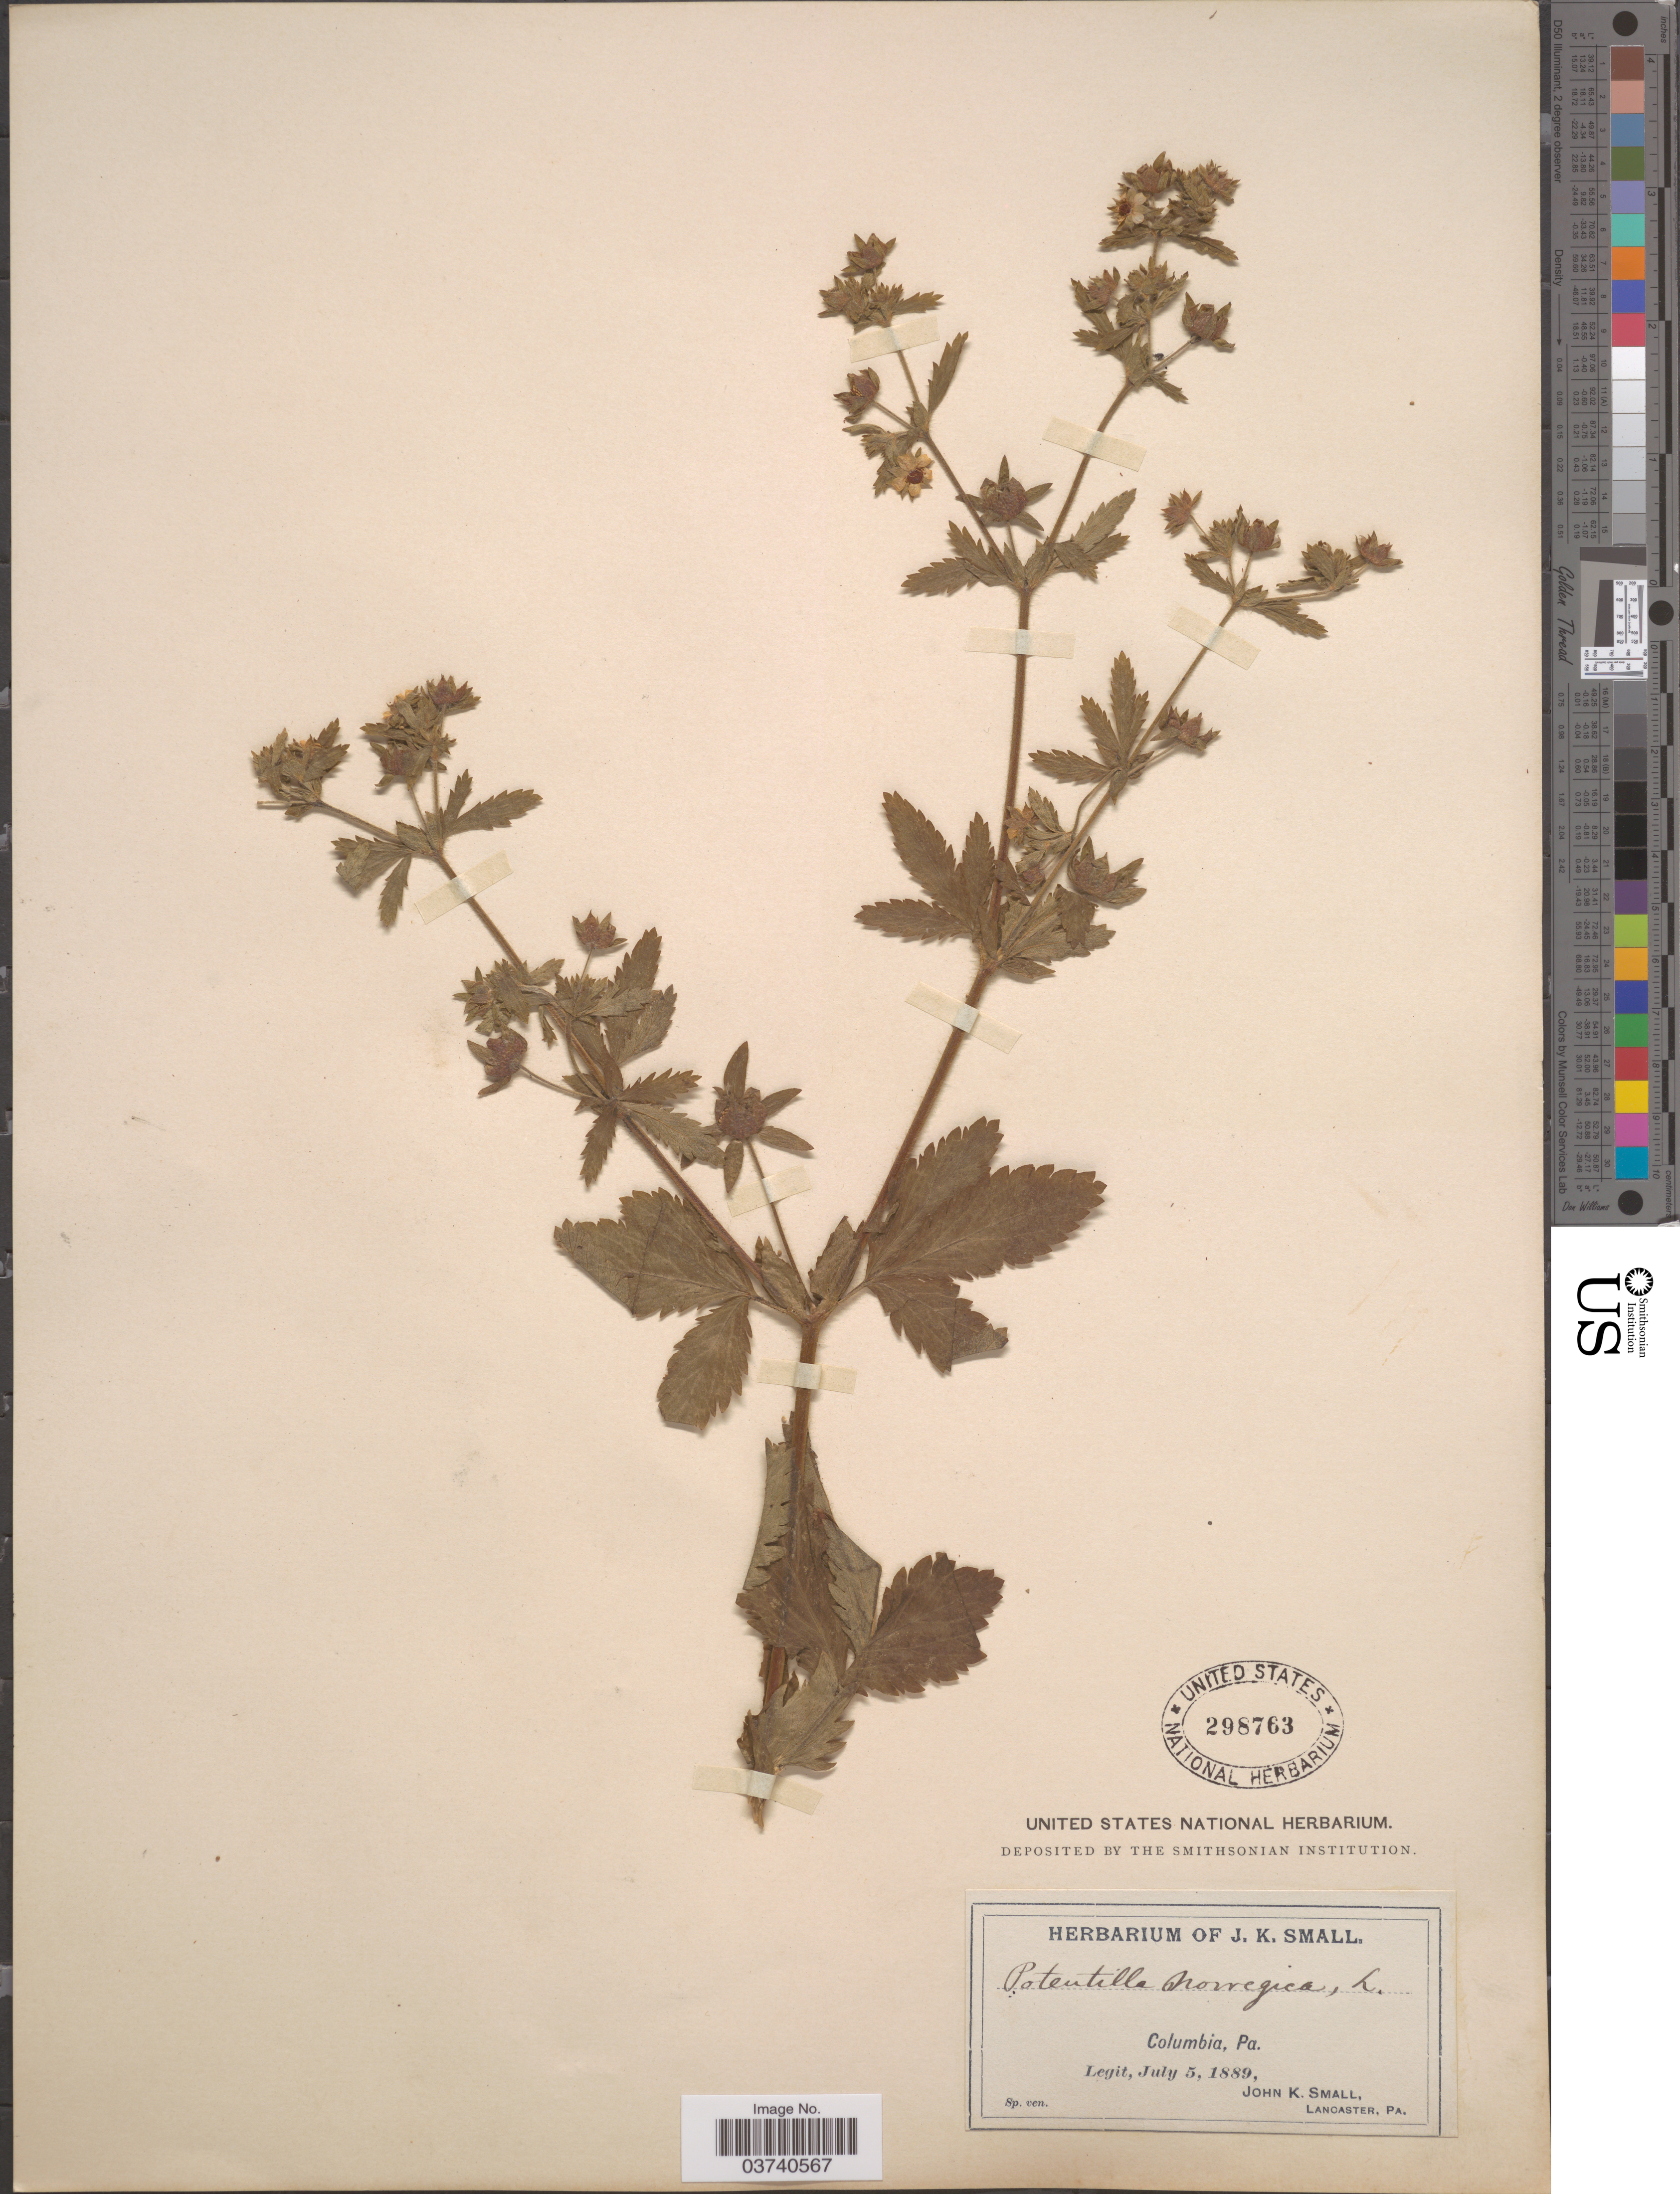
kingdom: Plantae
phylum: Tracheophyta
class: Magnoliopsida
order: Rosales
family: Rosaceae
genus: Potentilla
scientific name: Potentilla norvegica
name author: L.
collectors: J. K. Small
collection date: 1889-07-05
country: United States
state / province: Pennsylvania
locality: Columbia.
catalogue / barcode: US 298763